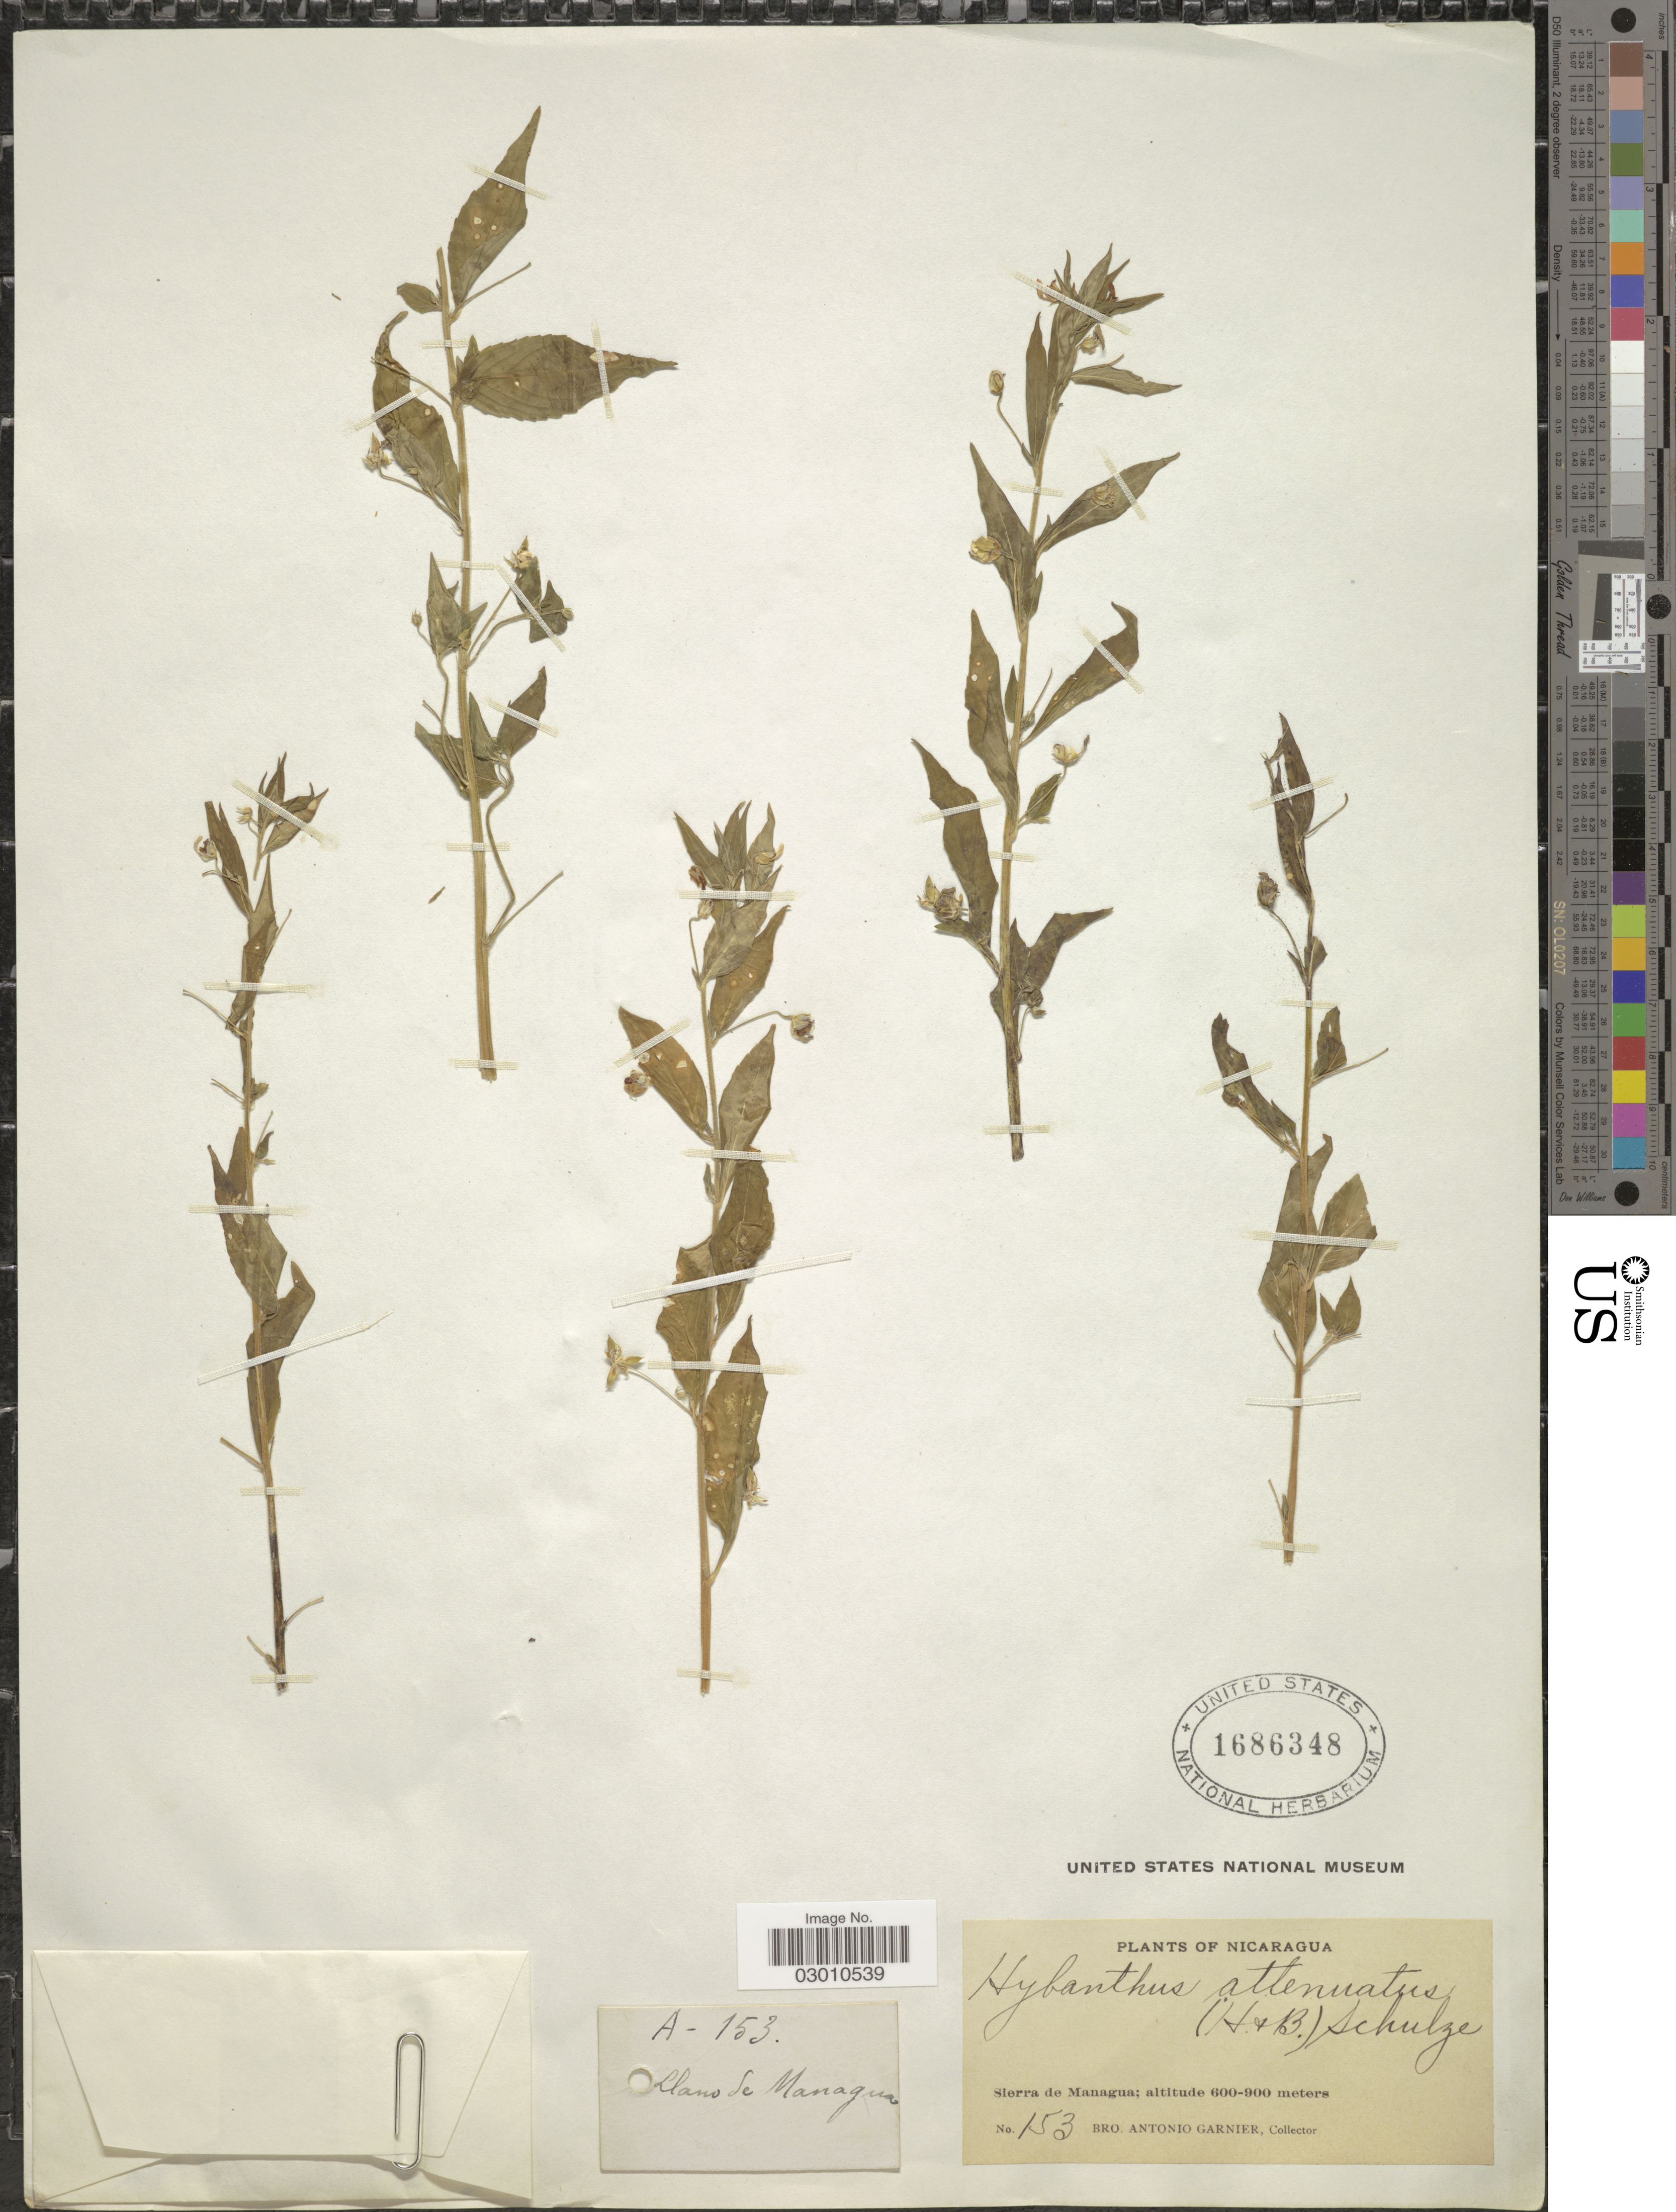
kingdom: Plantae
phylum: Tracheophyta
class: Magnoliopsida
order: Malpighiales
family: Violaceae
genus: Pombalia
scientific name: Pombalia attenuata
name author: (Humb. & Bonpl. ex Willd.) Paula-Souza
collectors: Bro. A. Garnier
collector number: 153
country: Nicaragua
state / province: Managua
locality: Sierra de Managua.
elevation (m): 600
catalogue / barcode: US 1686348